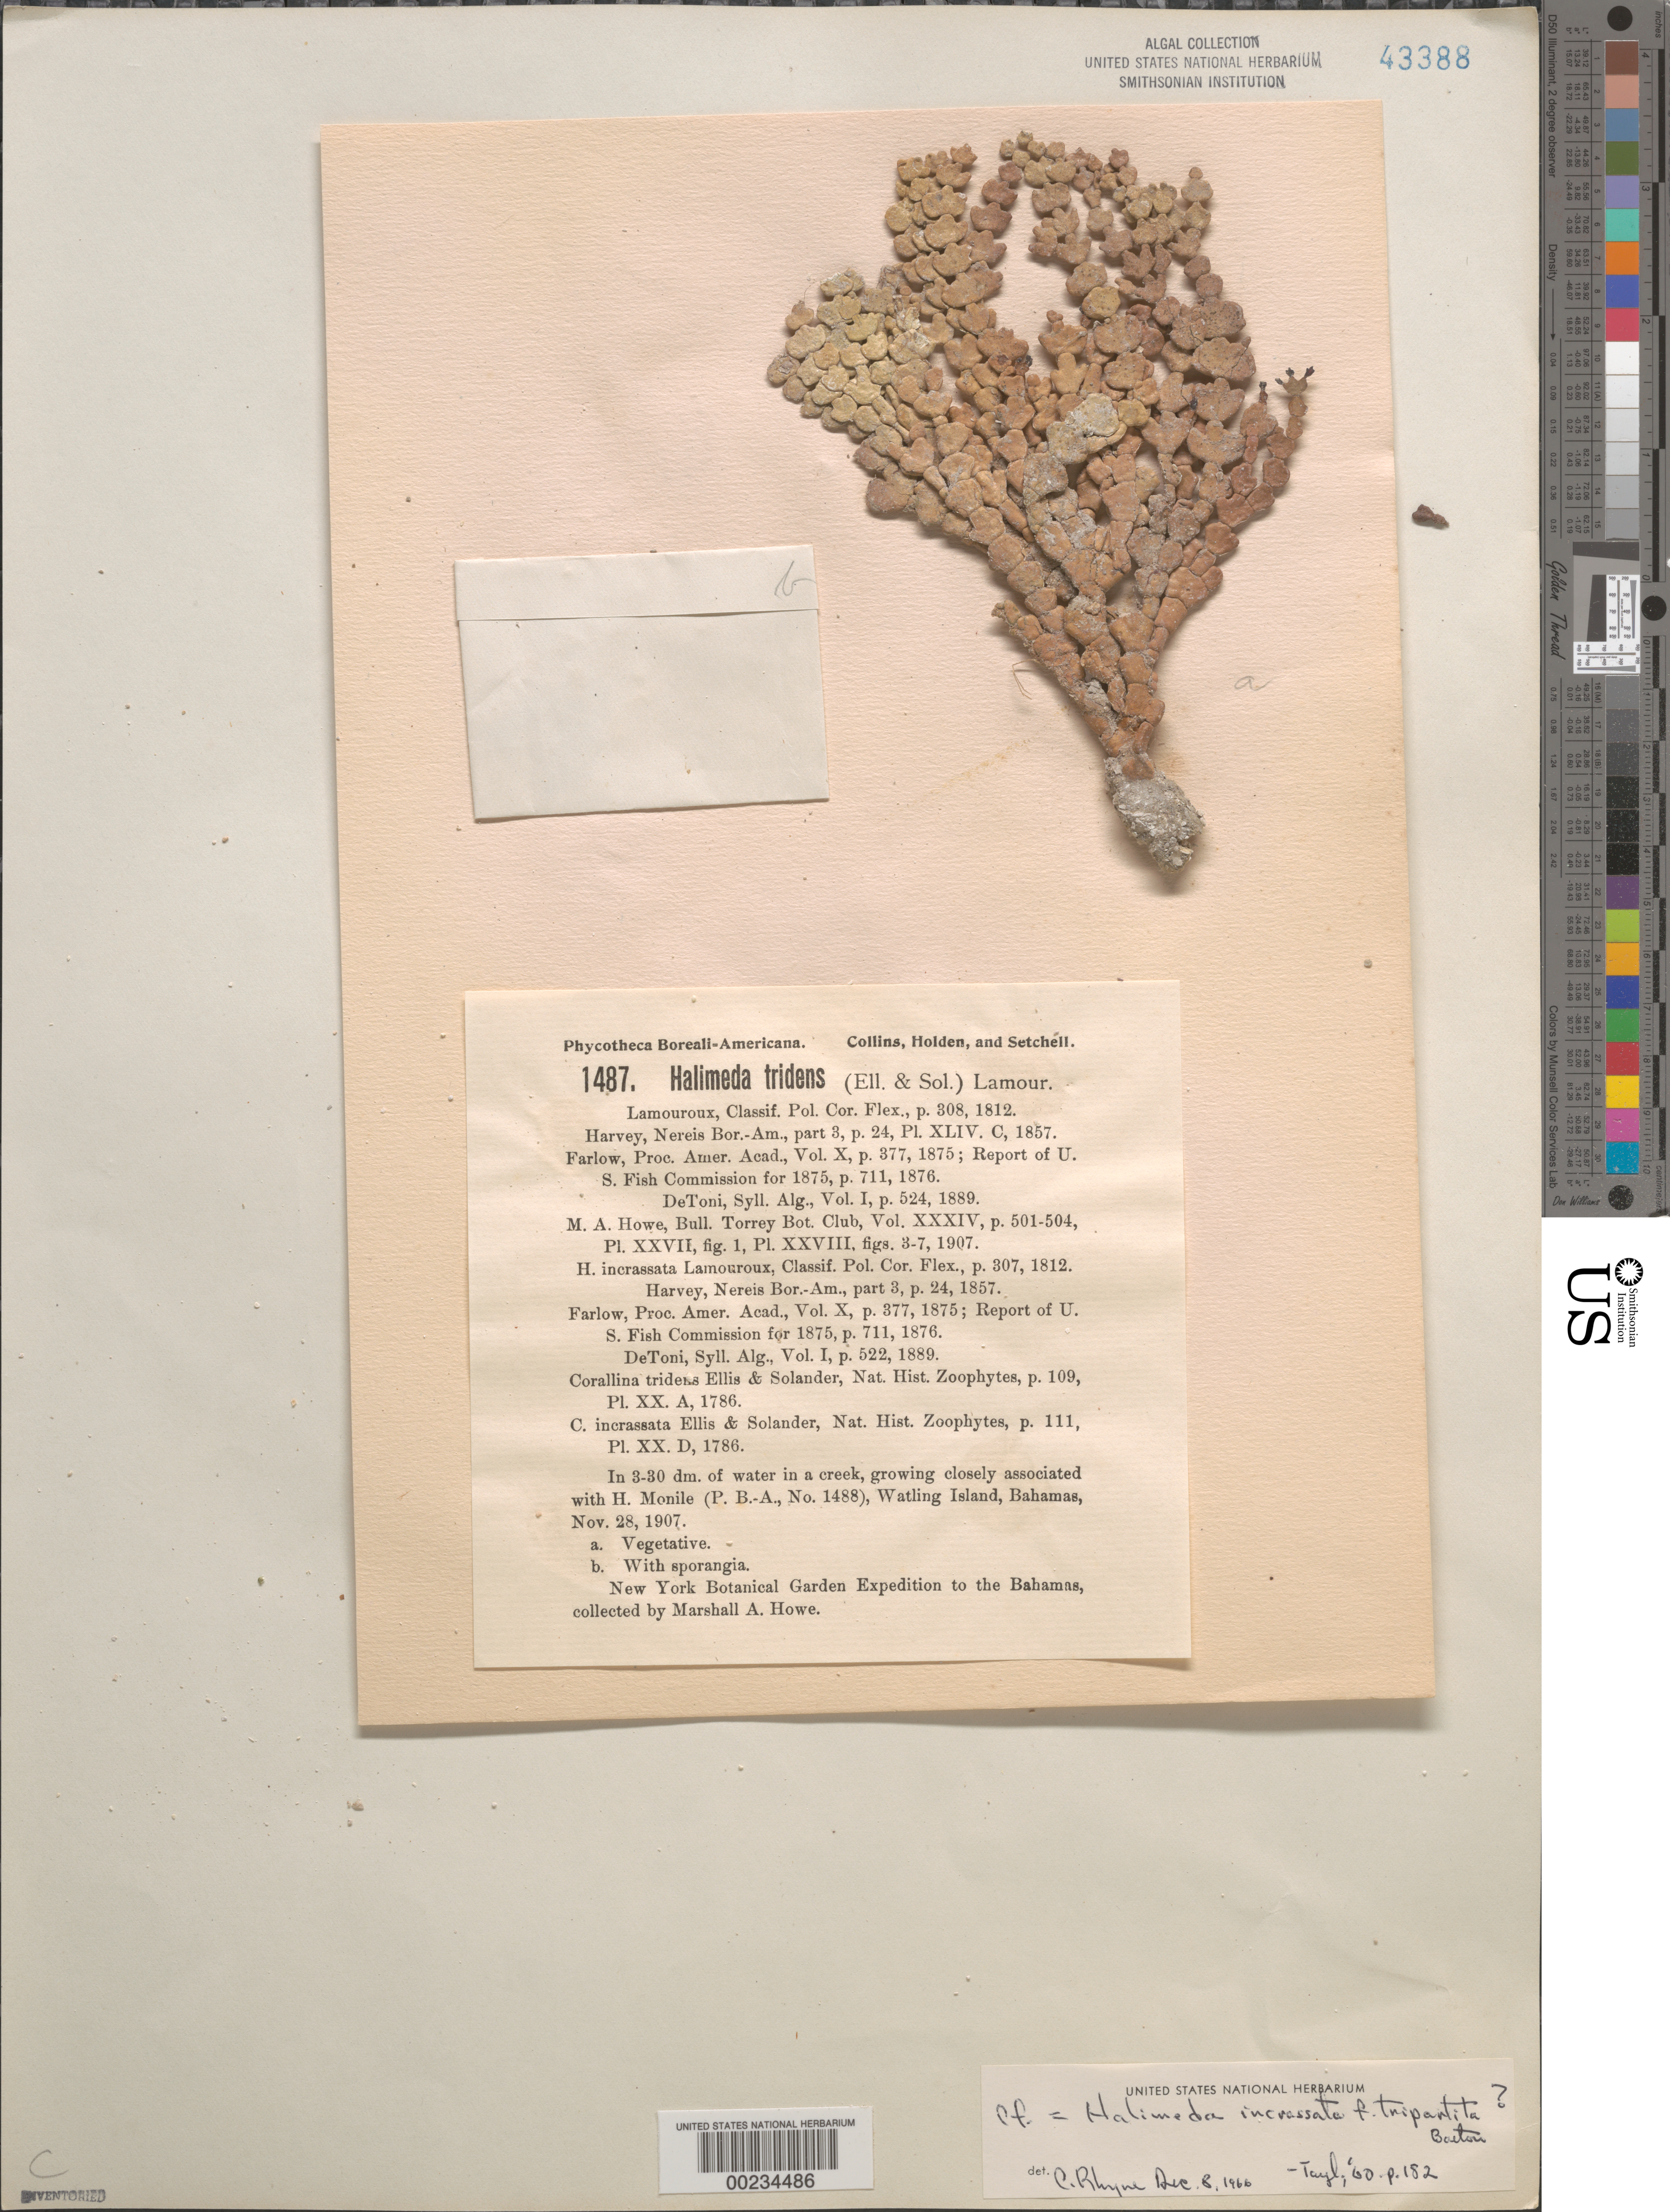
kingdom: Plantae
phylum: Chlorophyta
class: Ulvophyceae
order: Bryopsidales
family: Halimedaceae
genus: Halimeda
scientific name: Halimeda incrassata f. tripartita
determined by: Rhyne, C. F.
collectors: M. A. Howe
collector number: PB-A 1487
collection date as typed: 28 Nov 1907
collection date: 1907-11-28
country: Bahamas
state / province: San Salvador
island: San Salvador Island (Watling Island)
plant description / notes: Collins, Holden & Setchell, Phycotheca Boreali-Americana, as Halimeda tridens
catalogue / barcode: US 43388